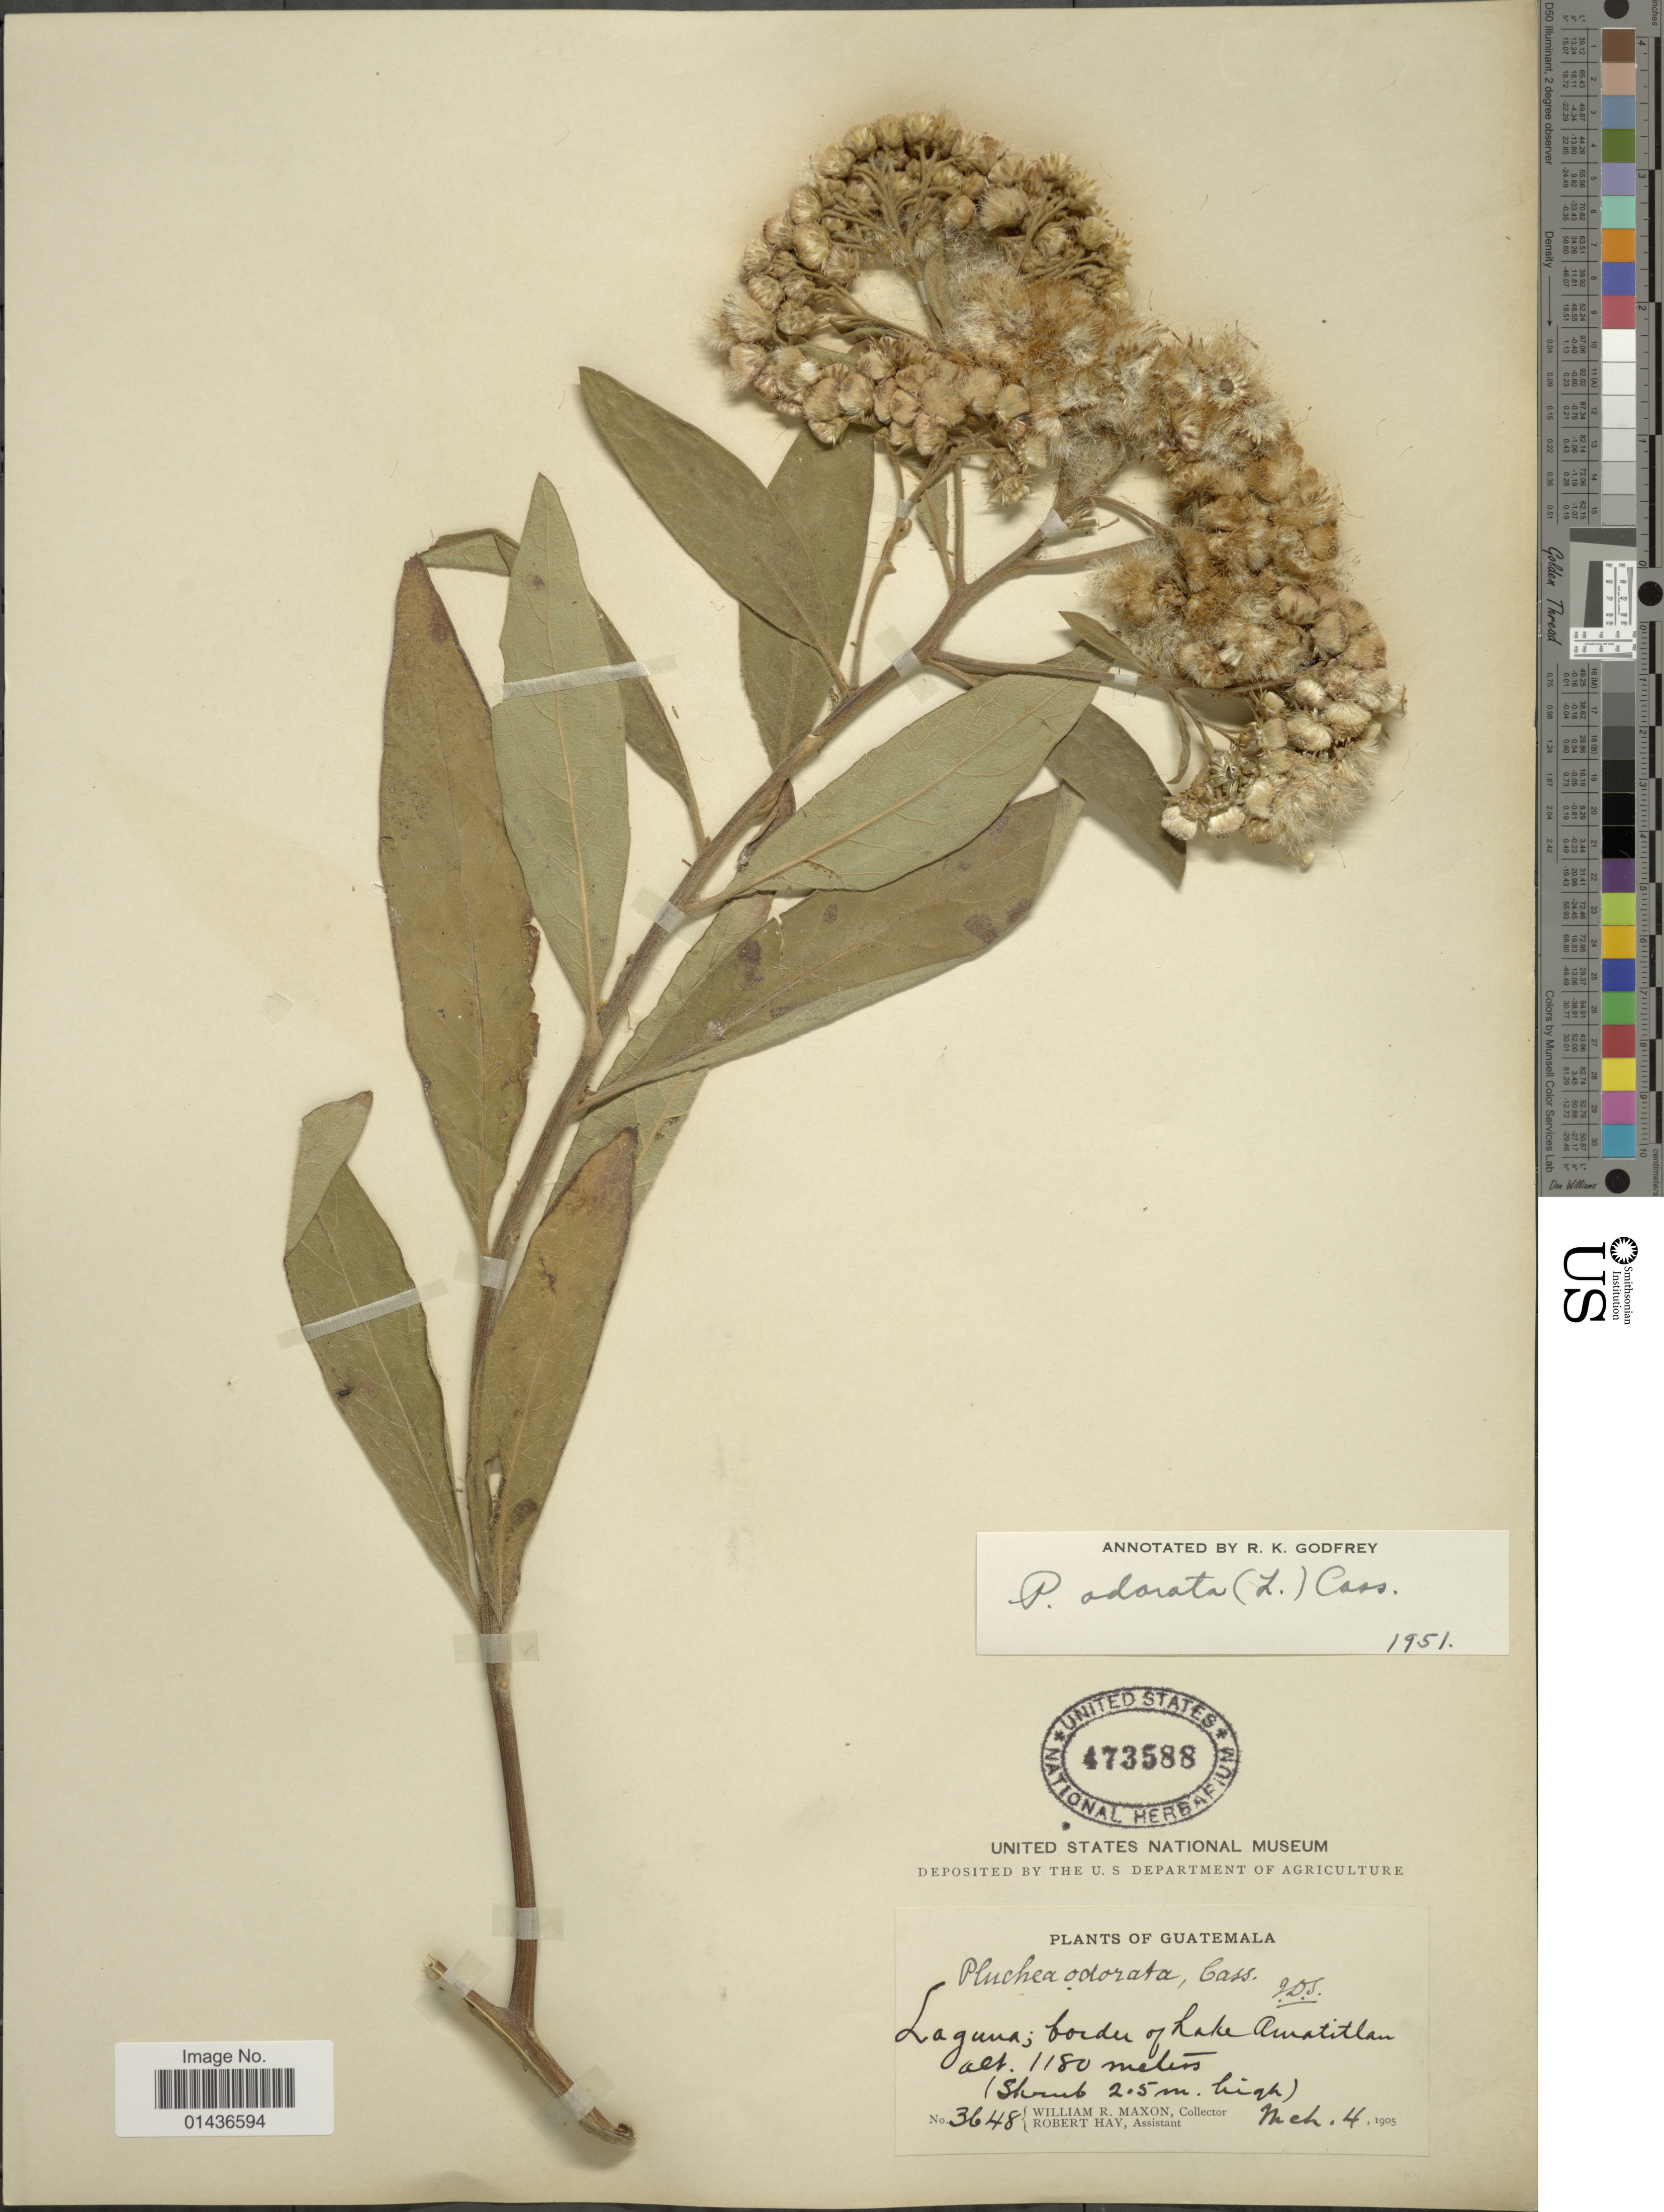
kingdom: Plantae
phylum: Tracheophyta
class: Magnoliopsida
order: Asterales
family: Asteraceae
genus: Pluchea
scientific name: Pluchea carolinensis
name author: (Jacq.) D. Don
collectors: W. R. Maxon & R. Hay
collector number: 3648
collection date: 1905-03-04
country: Guatemala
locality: Laguna, border of Lake Amatitlan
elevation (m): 1180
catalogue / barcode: US 473588